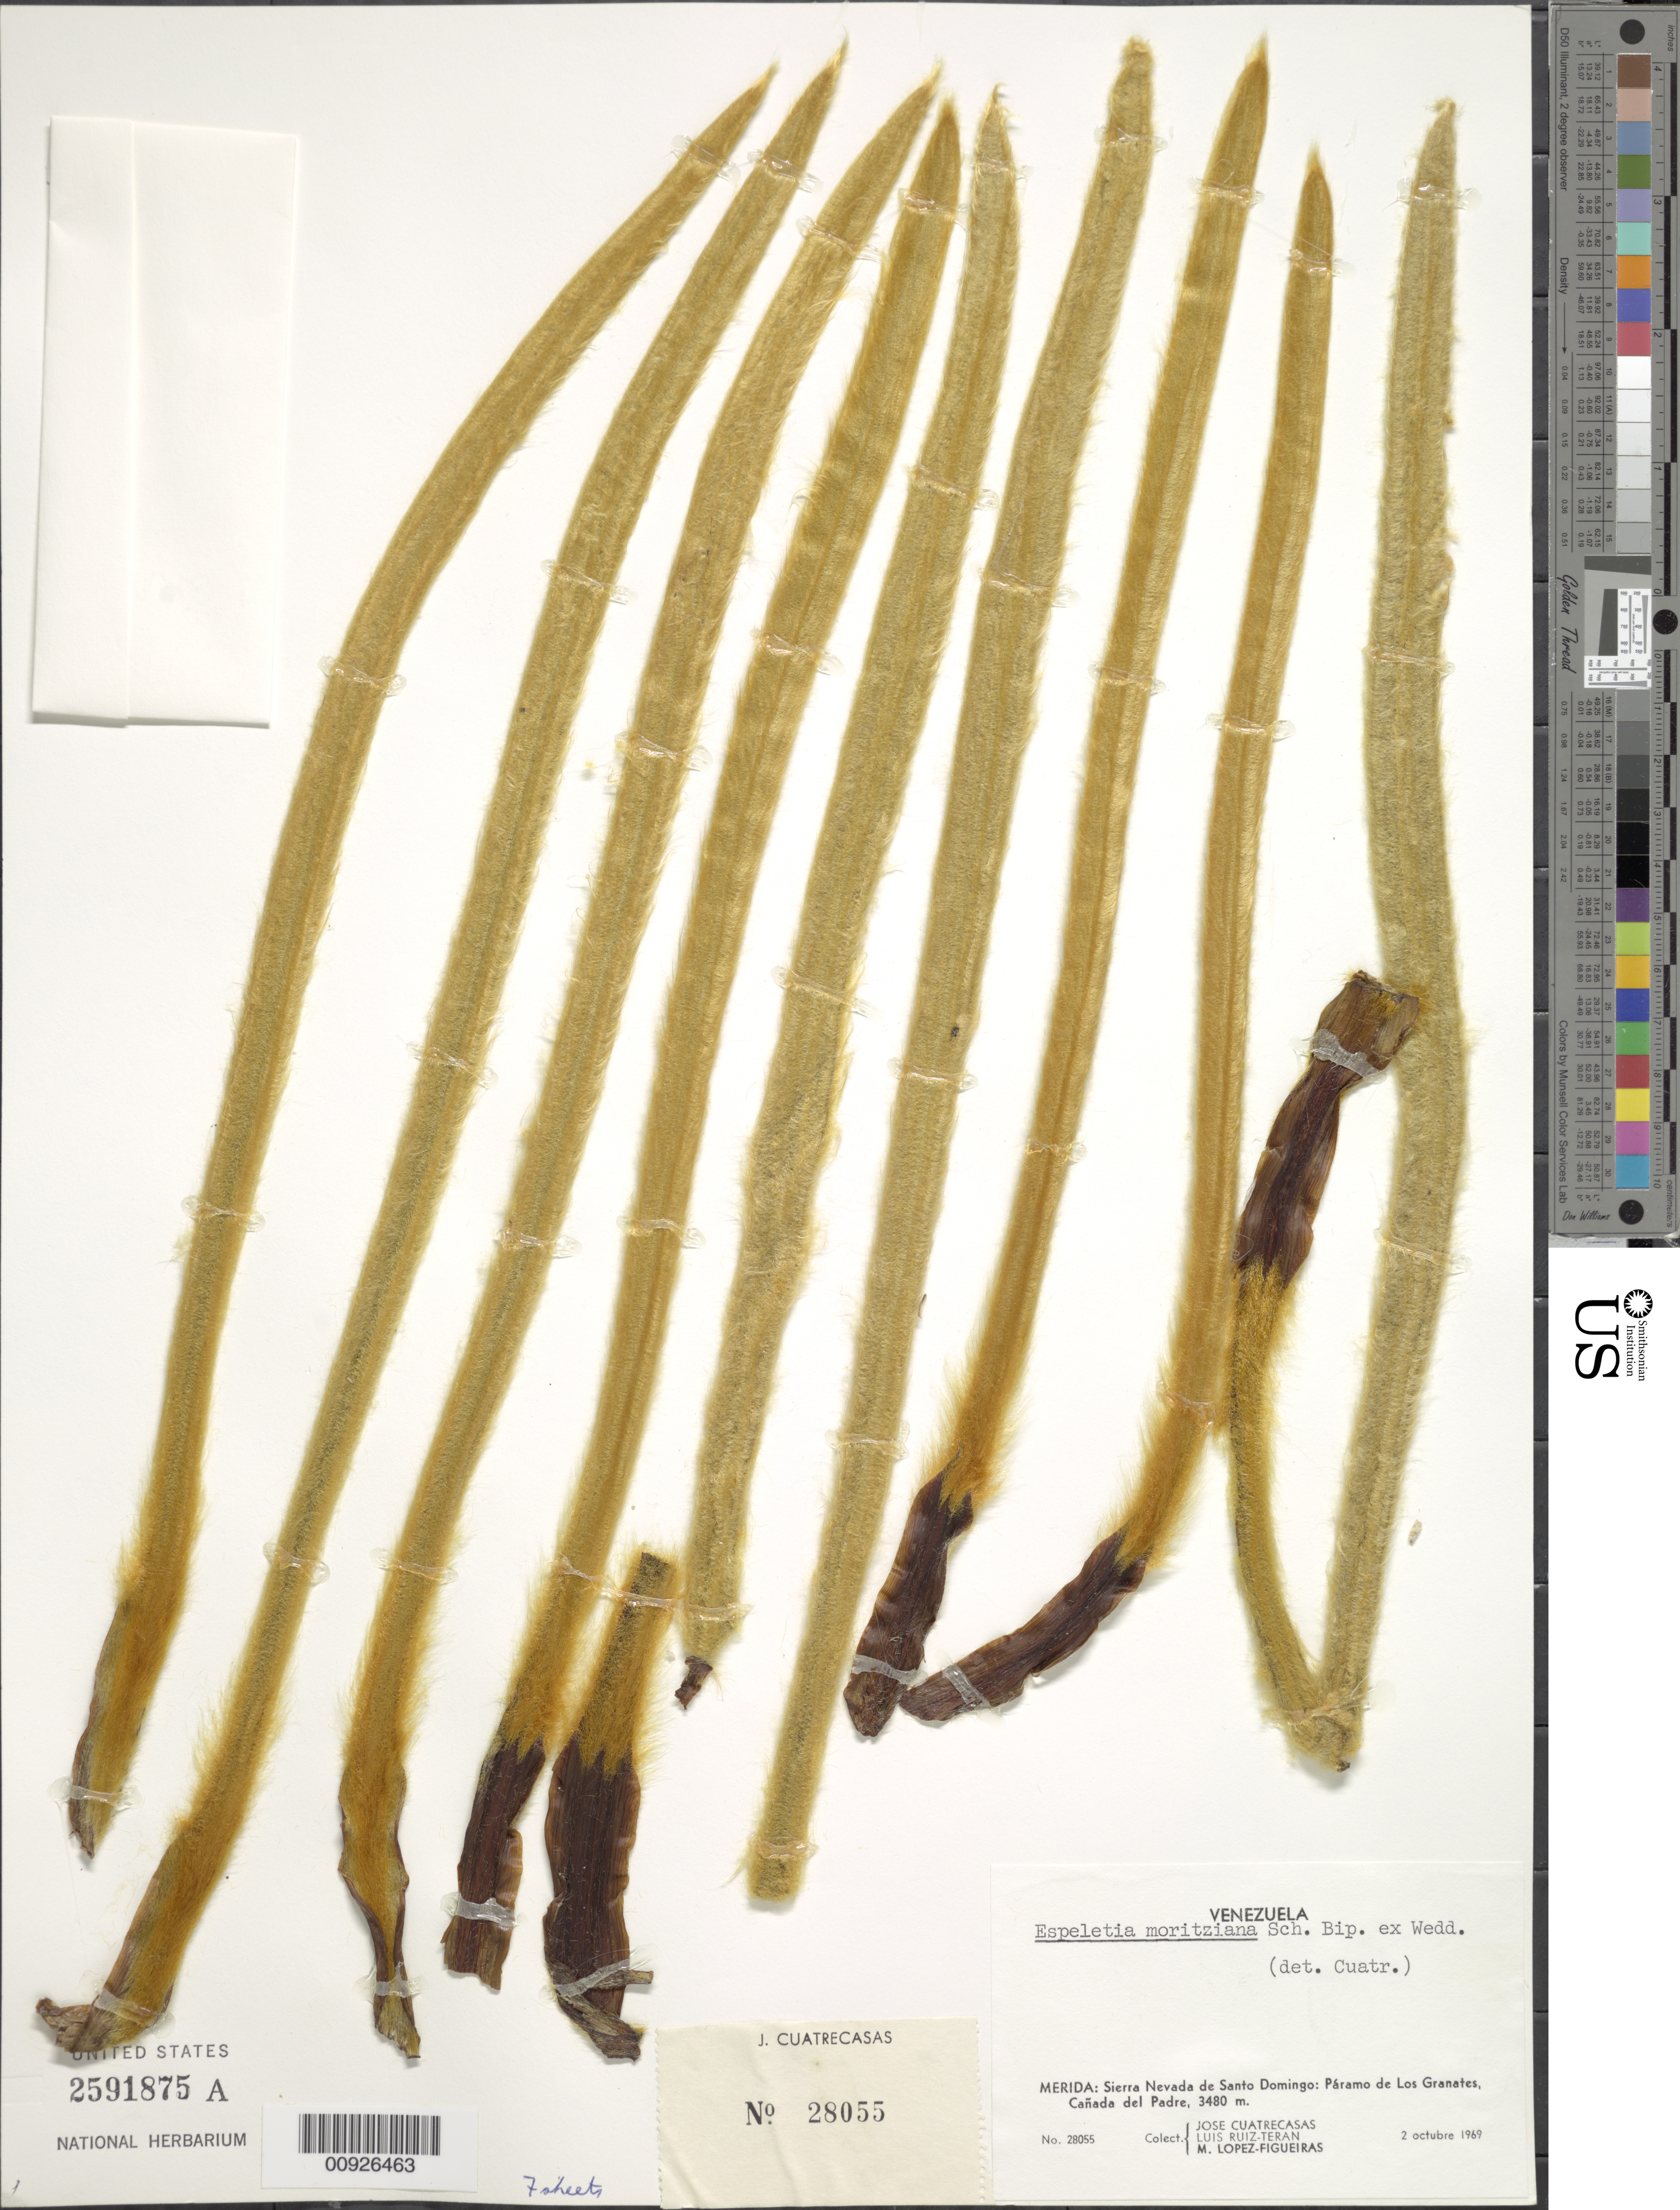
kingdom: Plantae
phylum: Tracheophyta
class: Magnoliopsida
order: Asterales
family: Asteraceae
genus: Coespeletia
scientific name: Coespeletia moritziana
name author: (Sch. Bip. ex Wedd.) Cuatrec.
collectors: J. Cuatrecasas, L. E. Ruíz-Terán & M. López Figueiras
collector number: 28055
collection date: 1969-10-02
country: Venezuela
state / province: Mérida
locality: P. de los Granates. Sierra Nevada de Santo Domingo: Cañada del Padre.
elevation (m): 3480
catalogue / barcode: US 2591875A